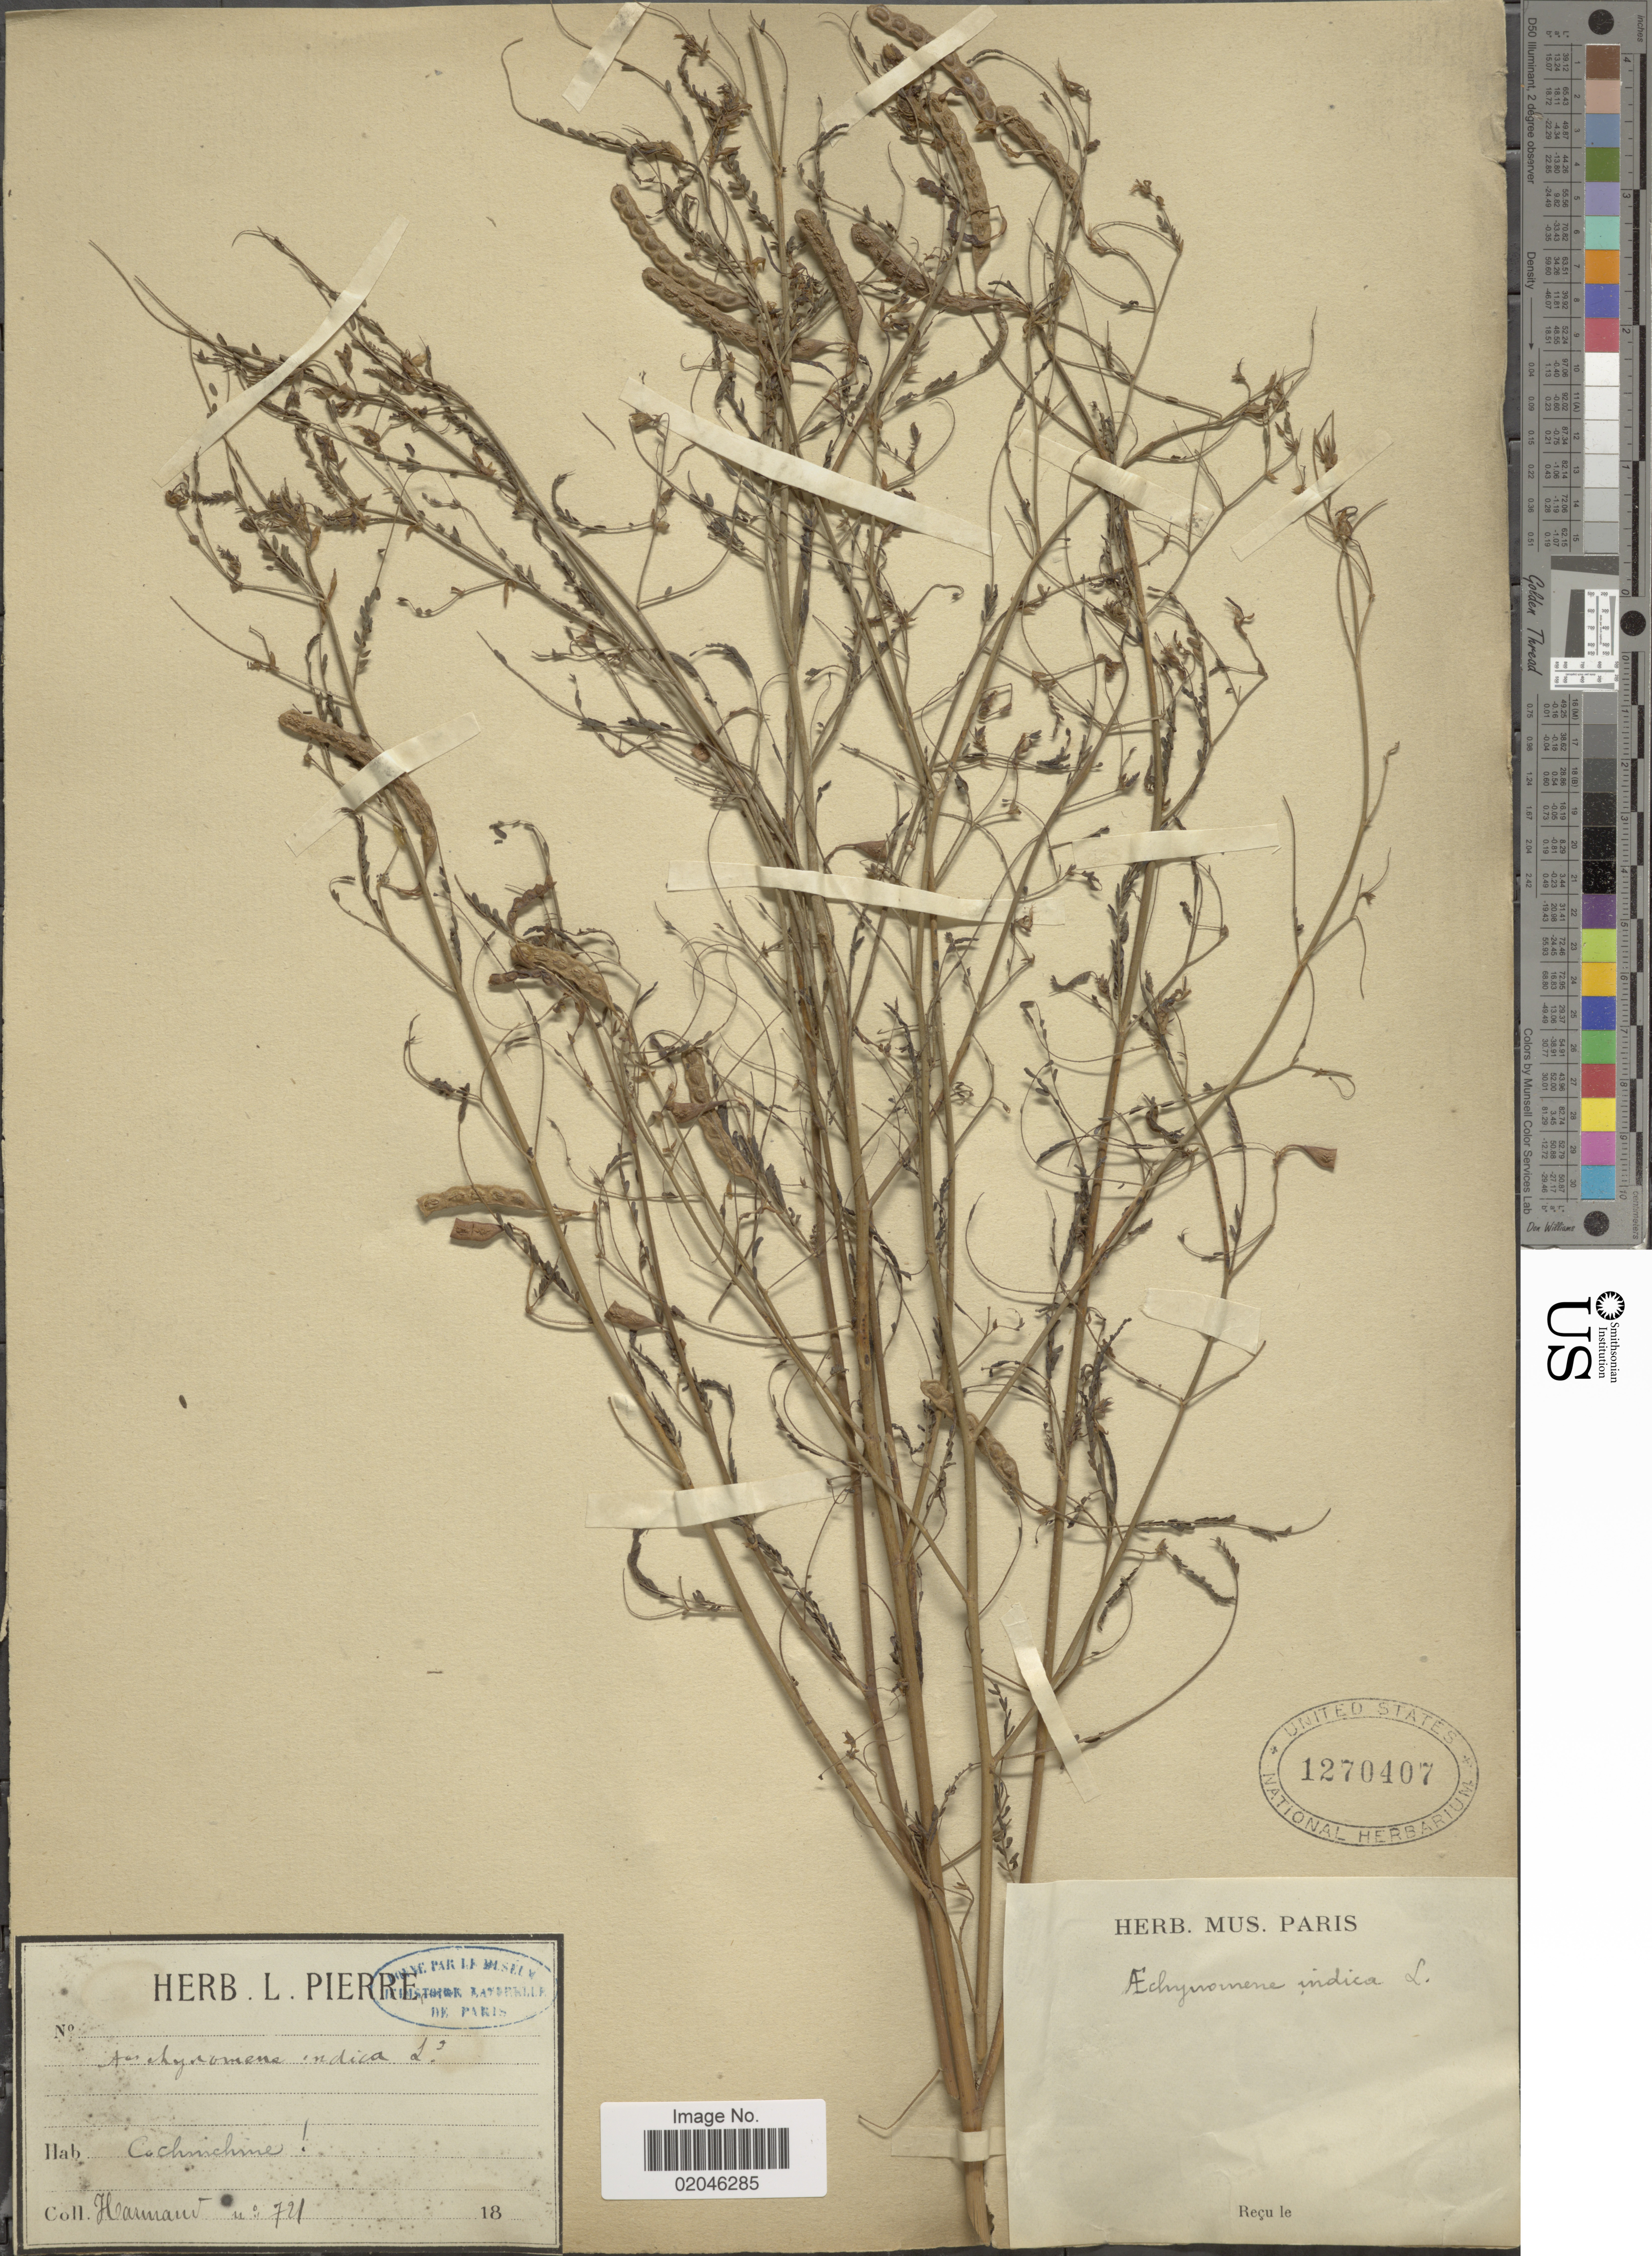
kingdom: Plantae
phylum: Tracheophyta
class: Magnoliopsida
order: Fabales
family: Fabaceae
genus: Aeschynomene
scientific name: Aeschynomene indica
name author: L.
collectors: Harmand, --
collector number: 721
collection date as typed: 18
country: Vietnam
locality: Cochinchine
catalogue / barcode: US 1270407